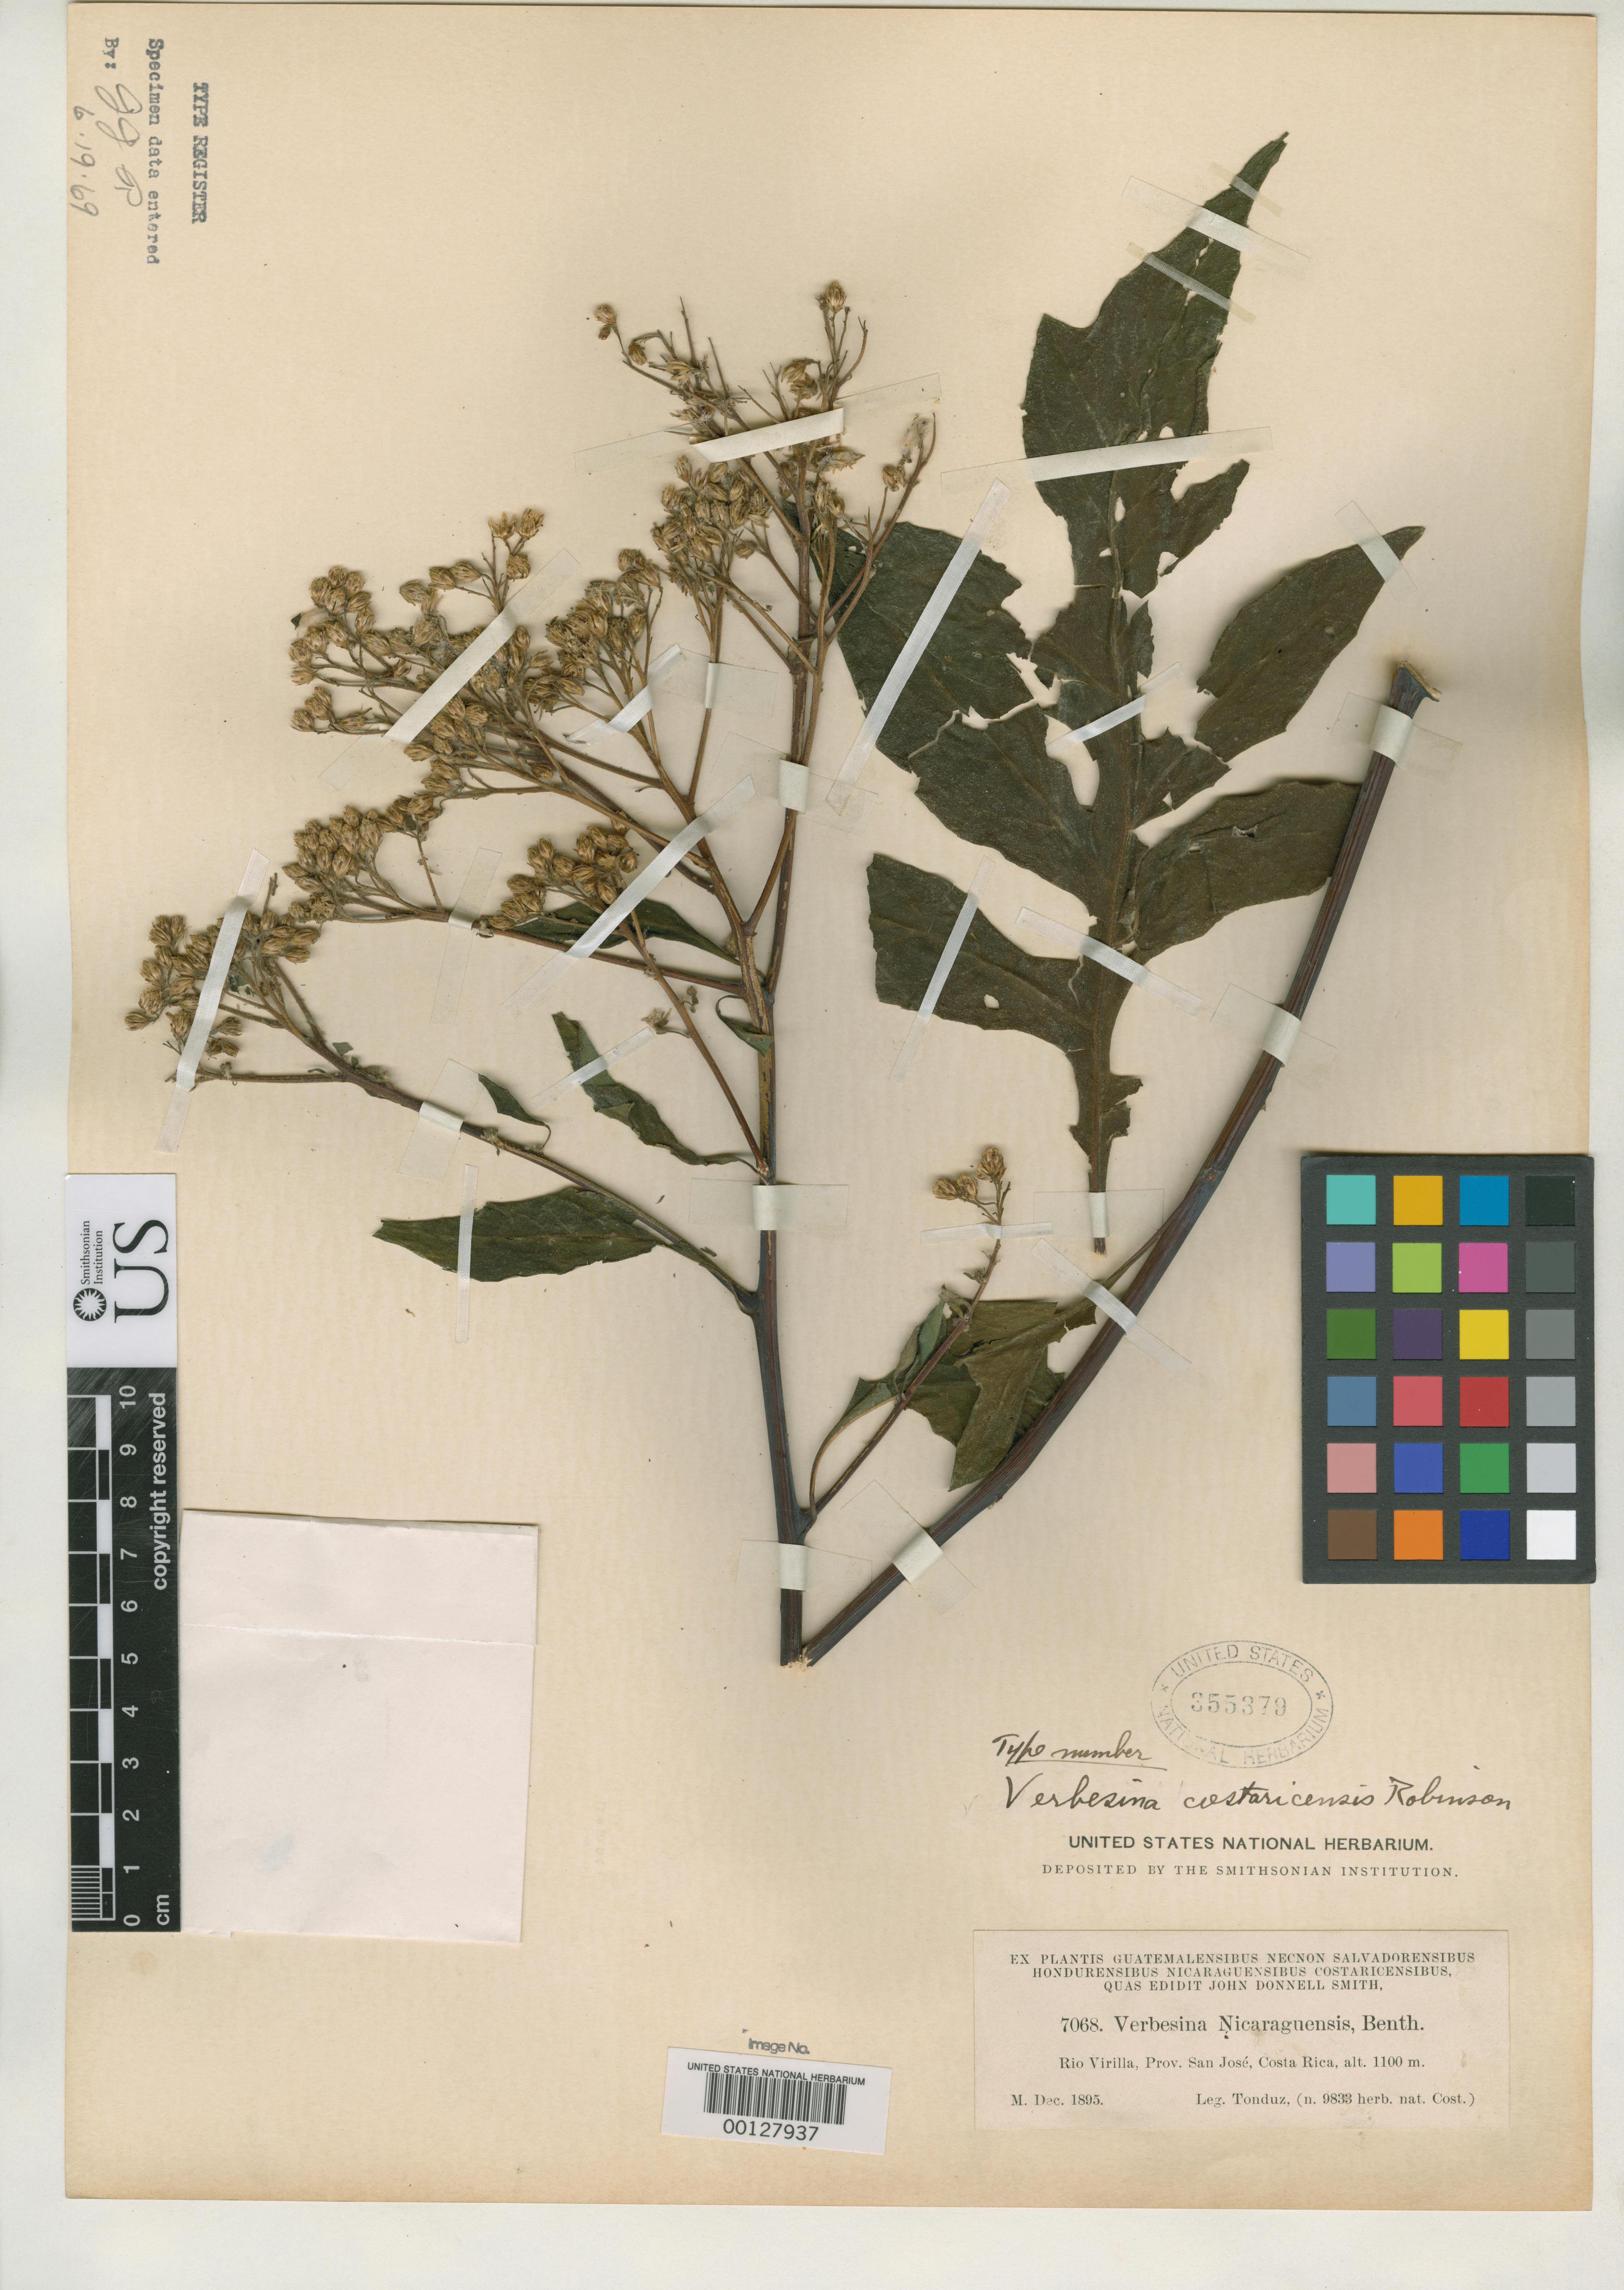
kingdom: Plantae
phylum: Tracheophyta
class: Magnoliopsida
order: Asterales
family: Asteraceae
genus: Verbesina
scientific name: Verbesina costaricensis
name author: B.L. Rob.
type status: Isotype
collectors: A. Tonduz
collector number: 9833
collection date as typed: Dec 1895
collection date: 1895-12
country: Costa Rica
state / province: San José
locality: Rio Virilla.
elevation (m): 1100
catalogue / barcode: US 355379